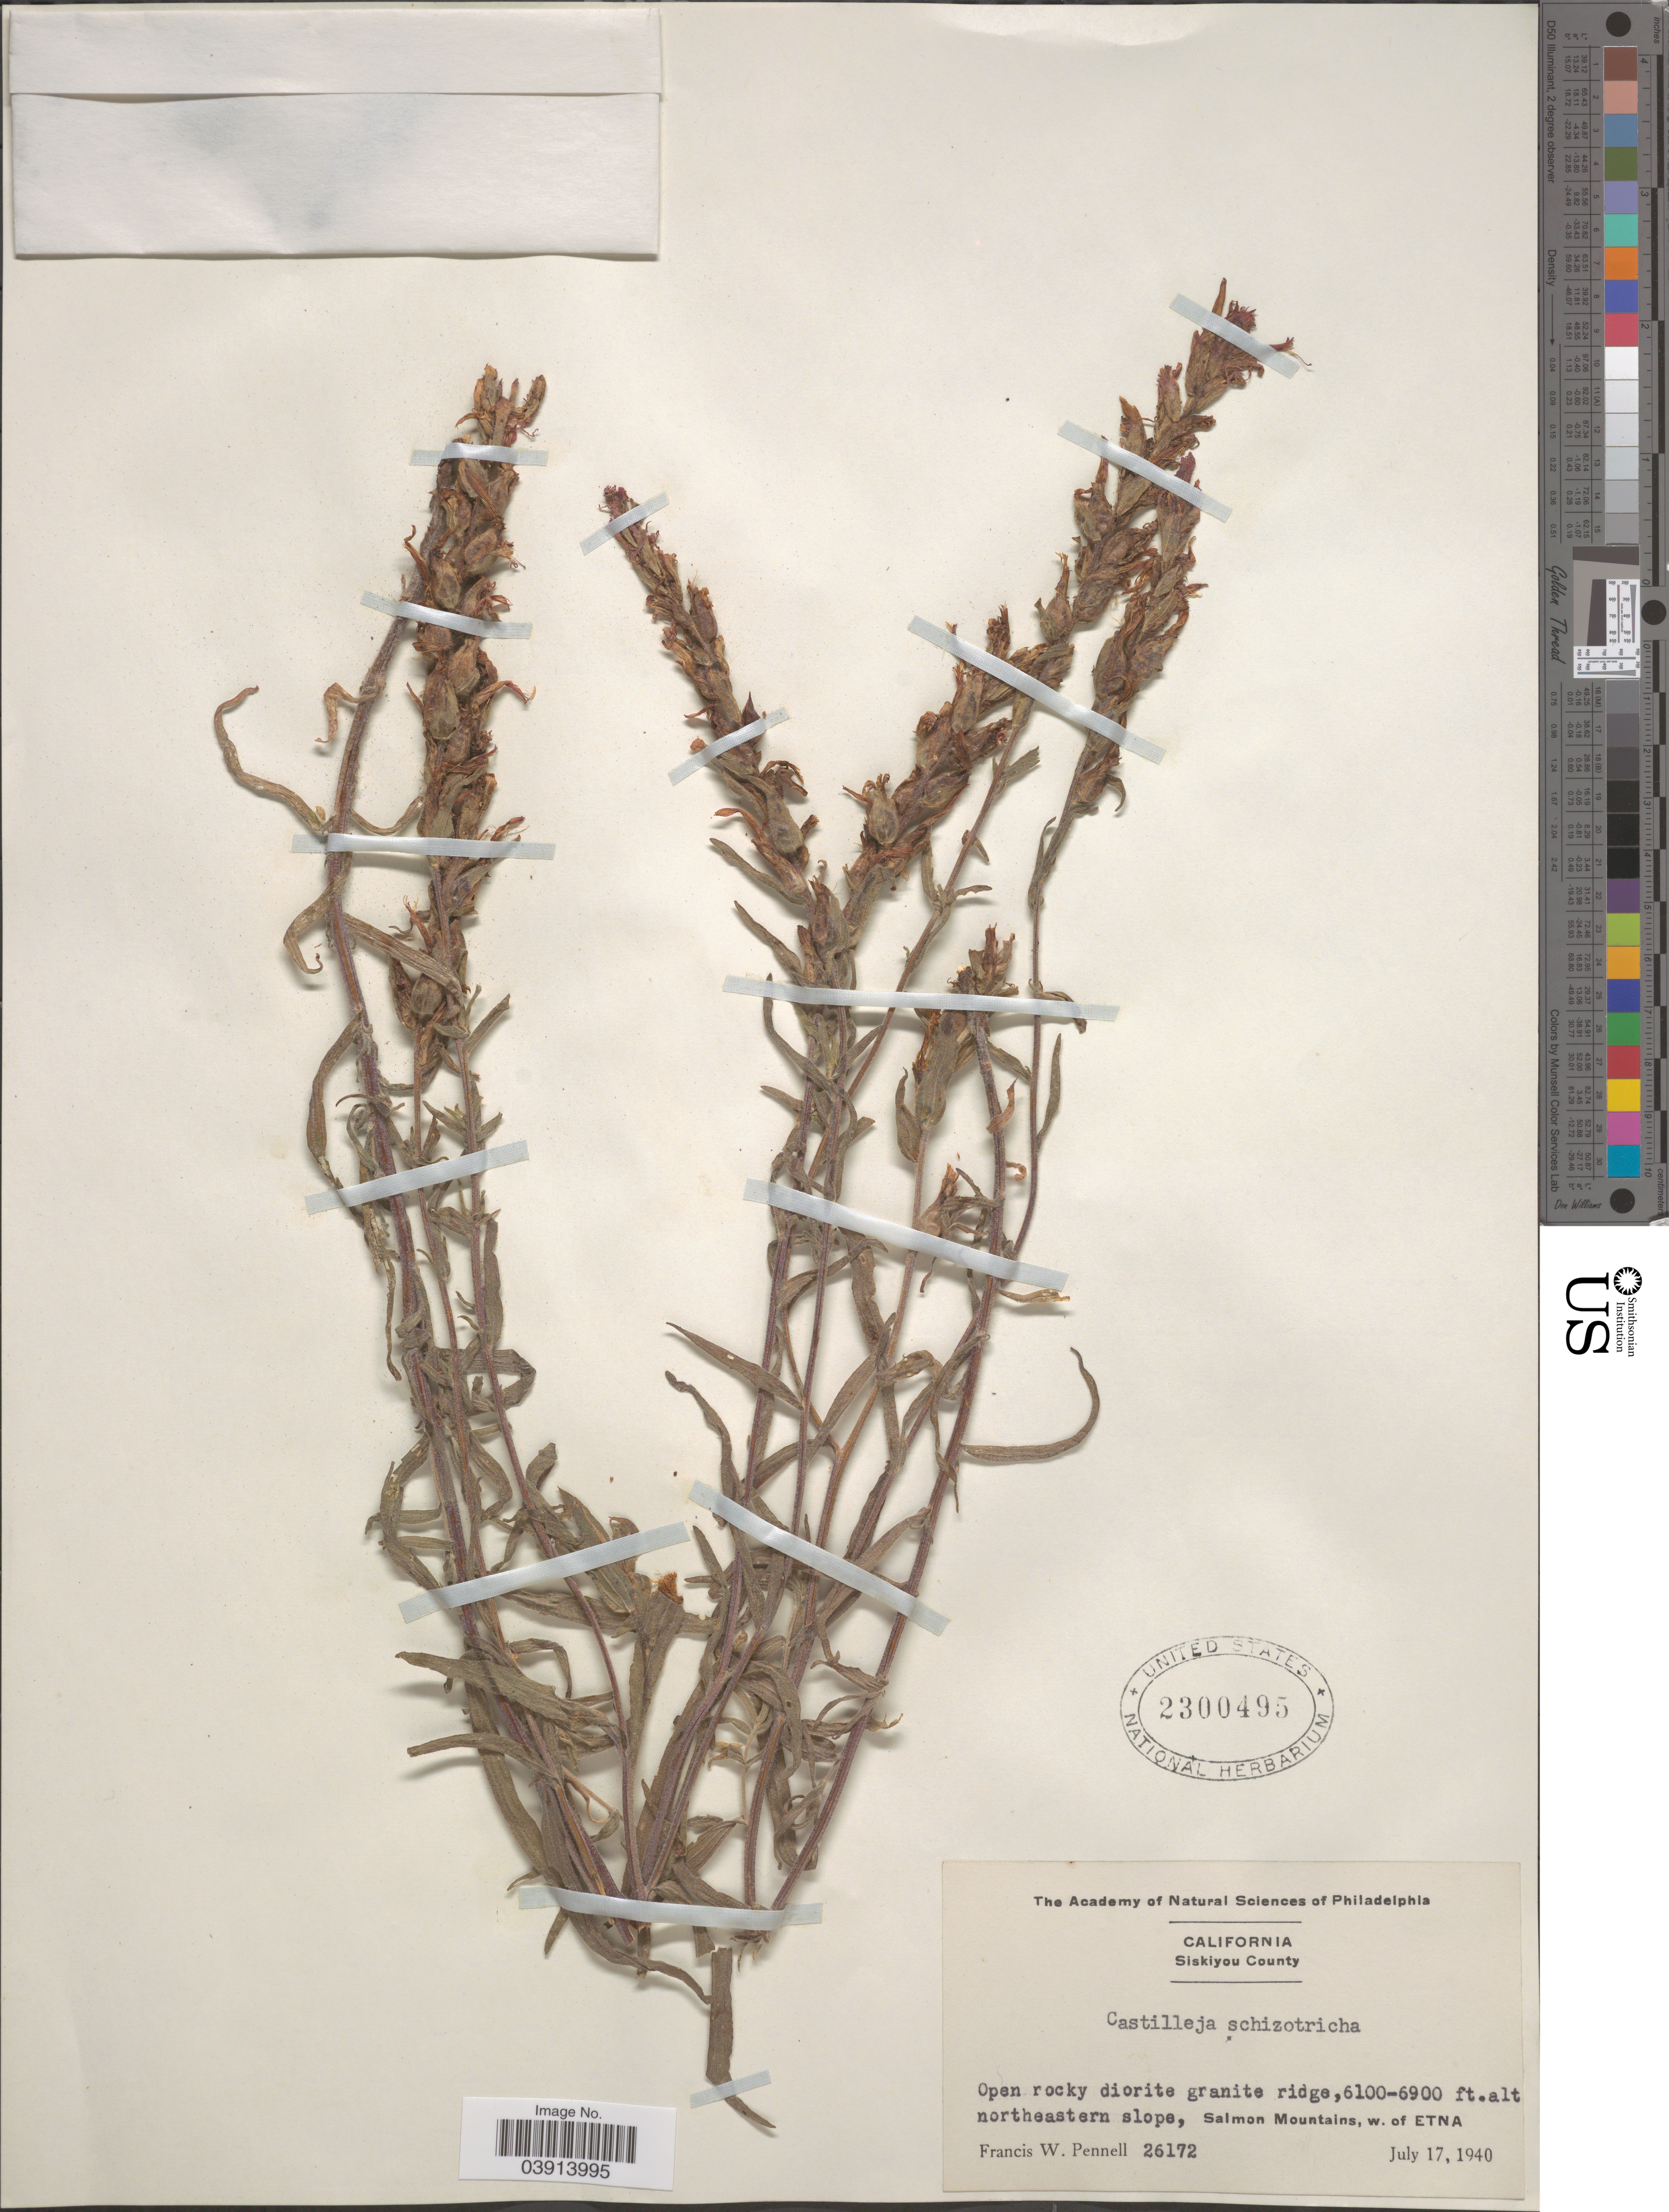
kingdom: Plantae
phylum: Tracheophyta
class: Magnoliopsida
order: Lamiales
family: Orobanchaceae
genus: Castilleja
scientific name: Castilleja schizotricha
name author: Greenm.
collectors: F. W. Pennell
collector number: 26172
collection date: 1940-07-17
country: United States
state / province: California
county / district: Siskiyou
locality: Siskiyou County. Northeastern slope, Salmon Mountains, w. of Etna.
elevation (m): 1859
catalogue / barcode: US 2300495